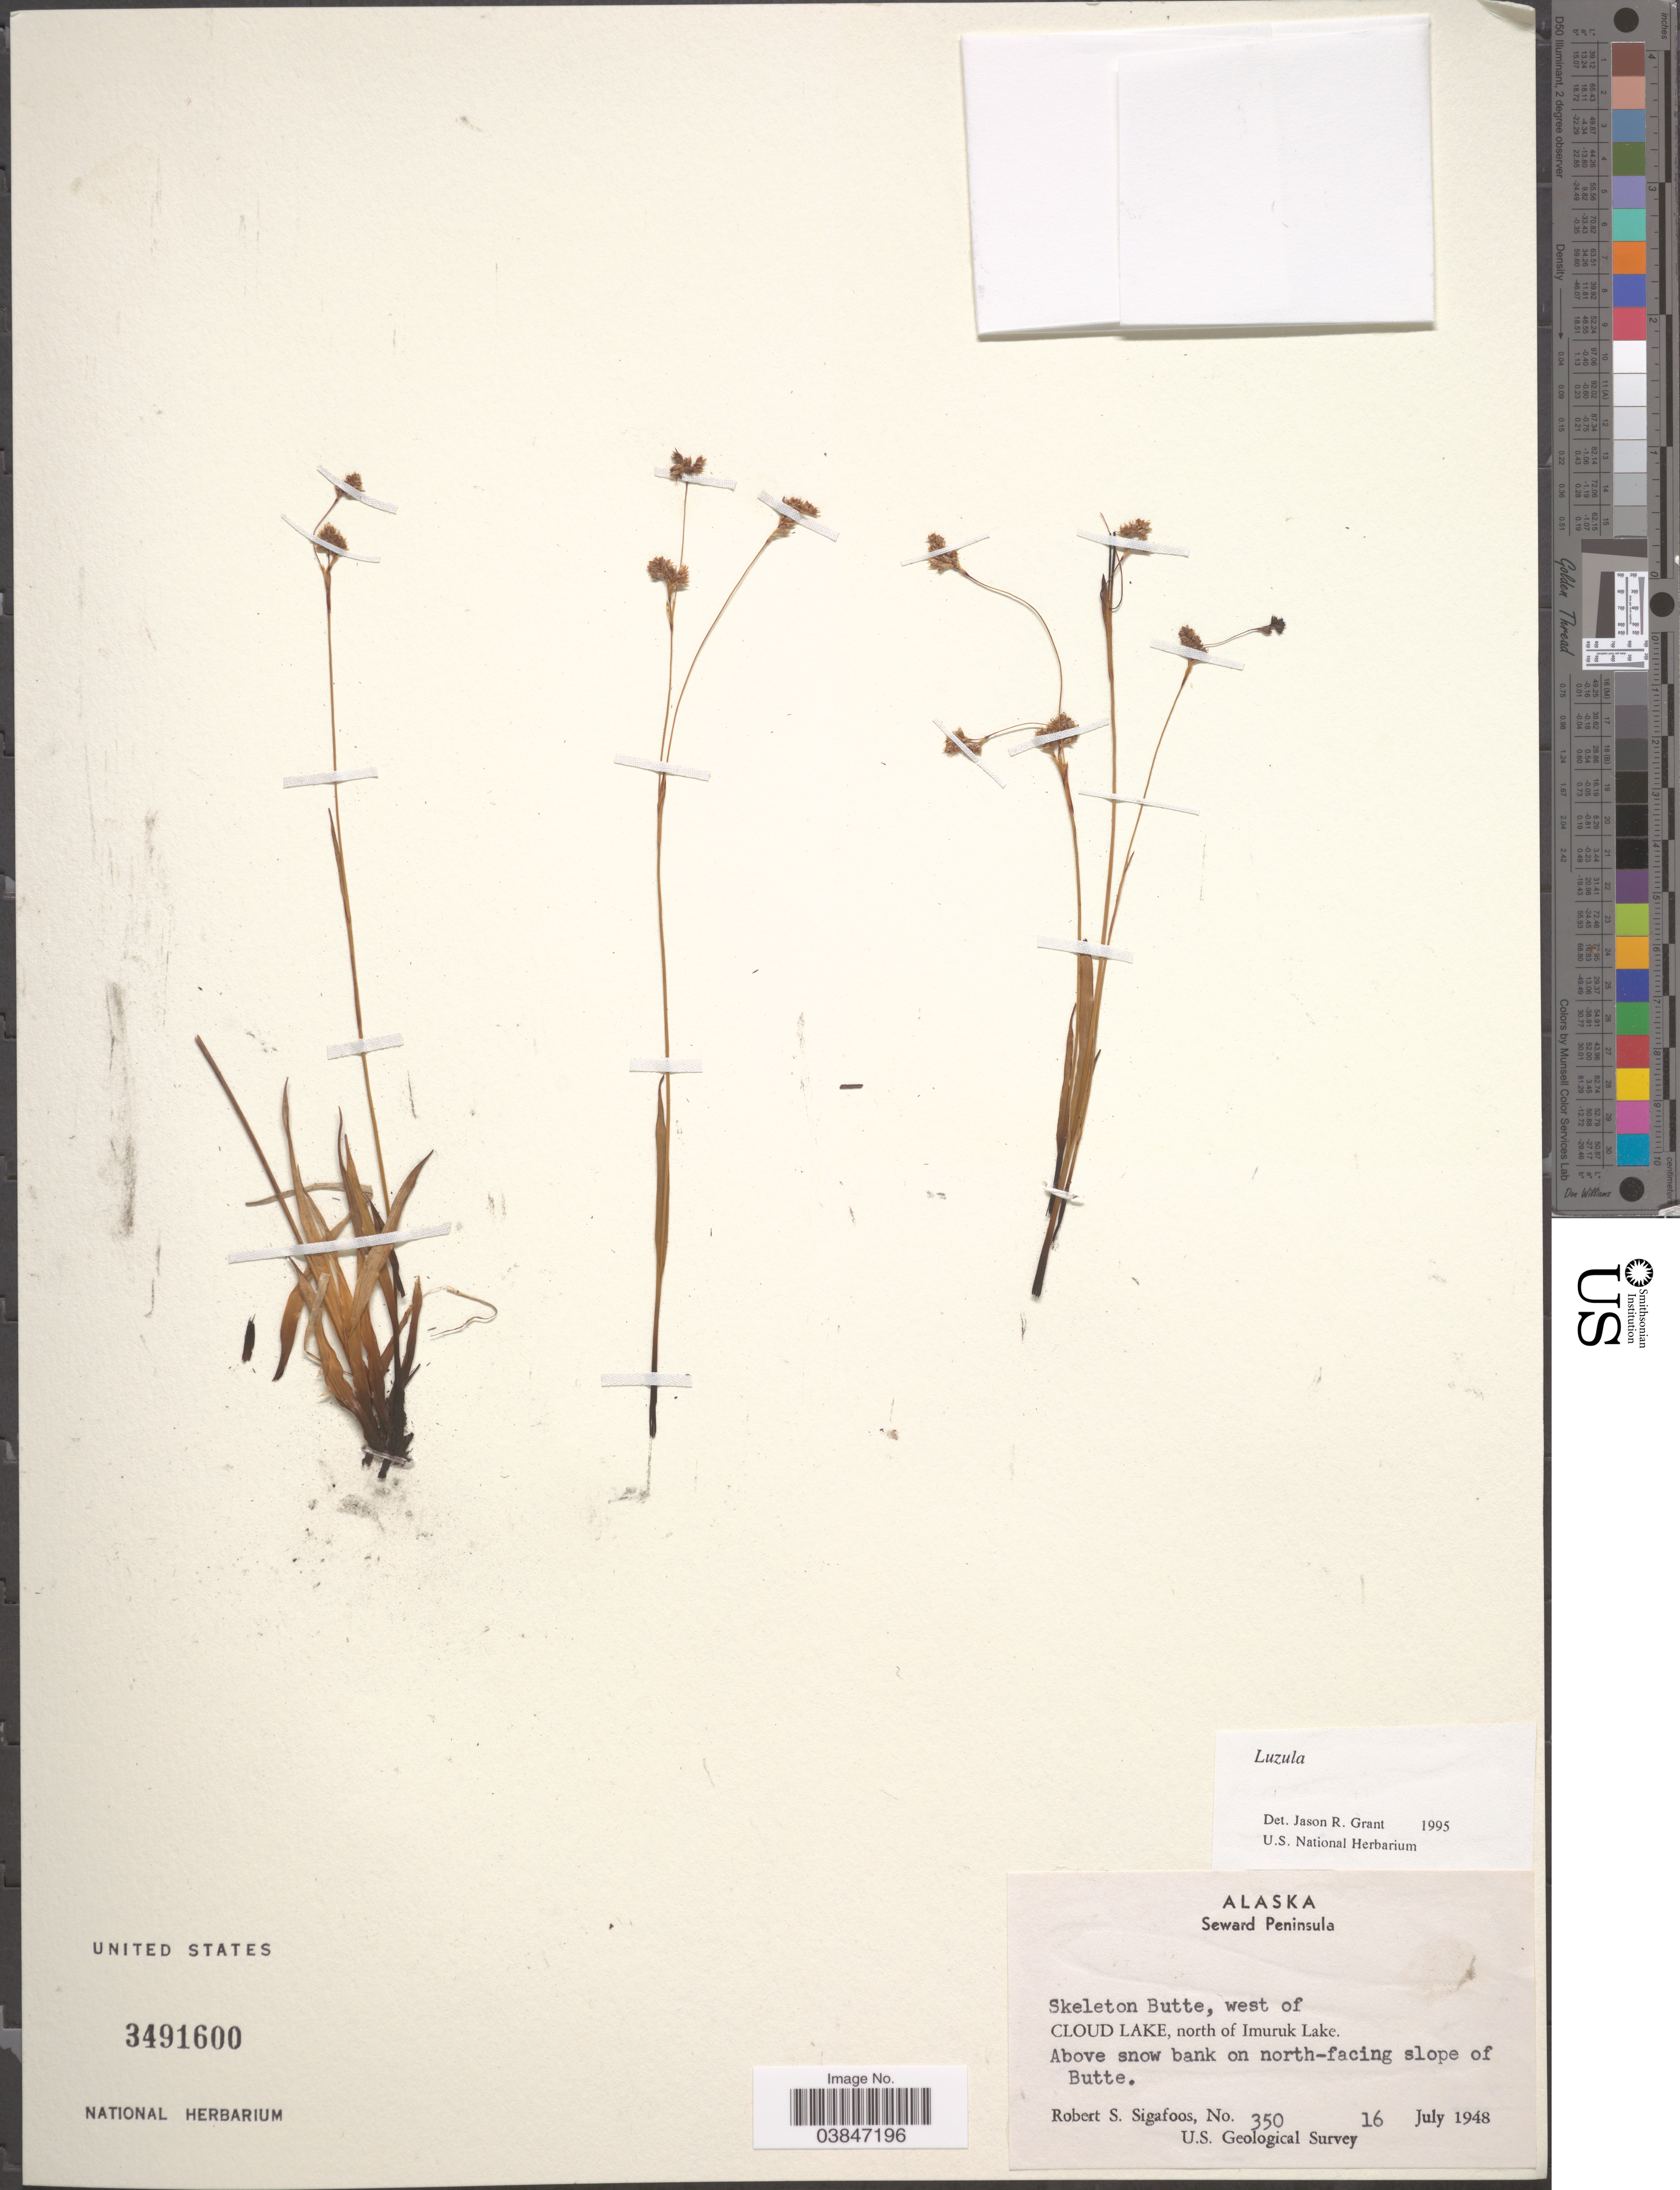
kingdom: Plantae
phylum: Tracheophyta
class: Liliopsida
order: Poales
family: Juncaceae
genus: Luzula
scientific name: Luzula sp.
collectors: R. Sigafoos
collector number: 350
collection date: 1948-07-16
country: United States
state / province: Alaska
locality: Seward Peninsula. Skeleton Butte, west of Cloud Lake, north of Imuruk Lake. Above snow bank on north-facing slope of Butte.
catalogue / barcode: US 3491600